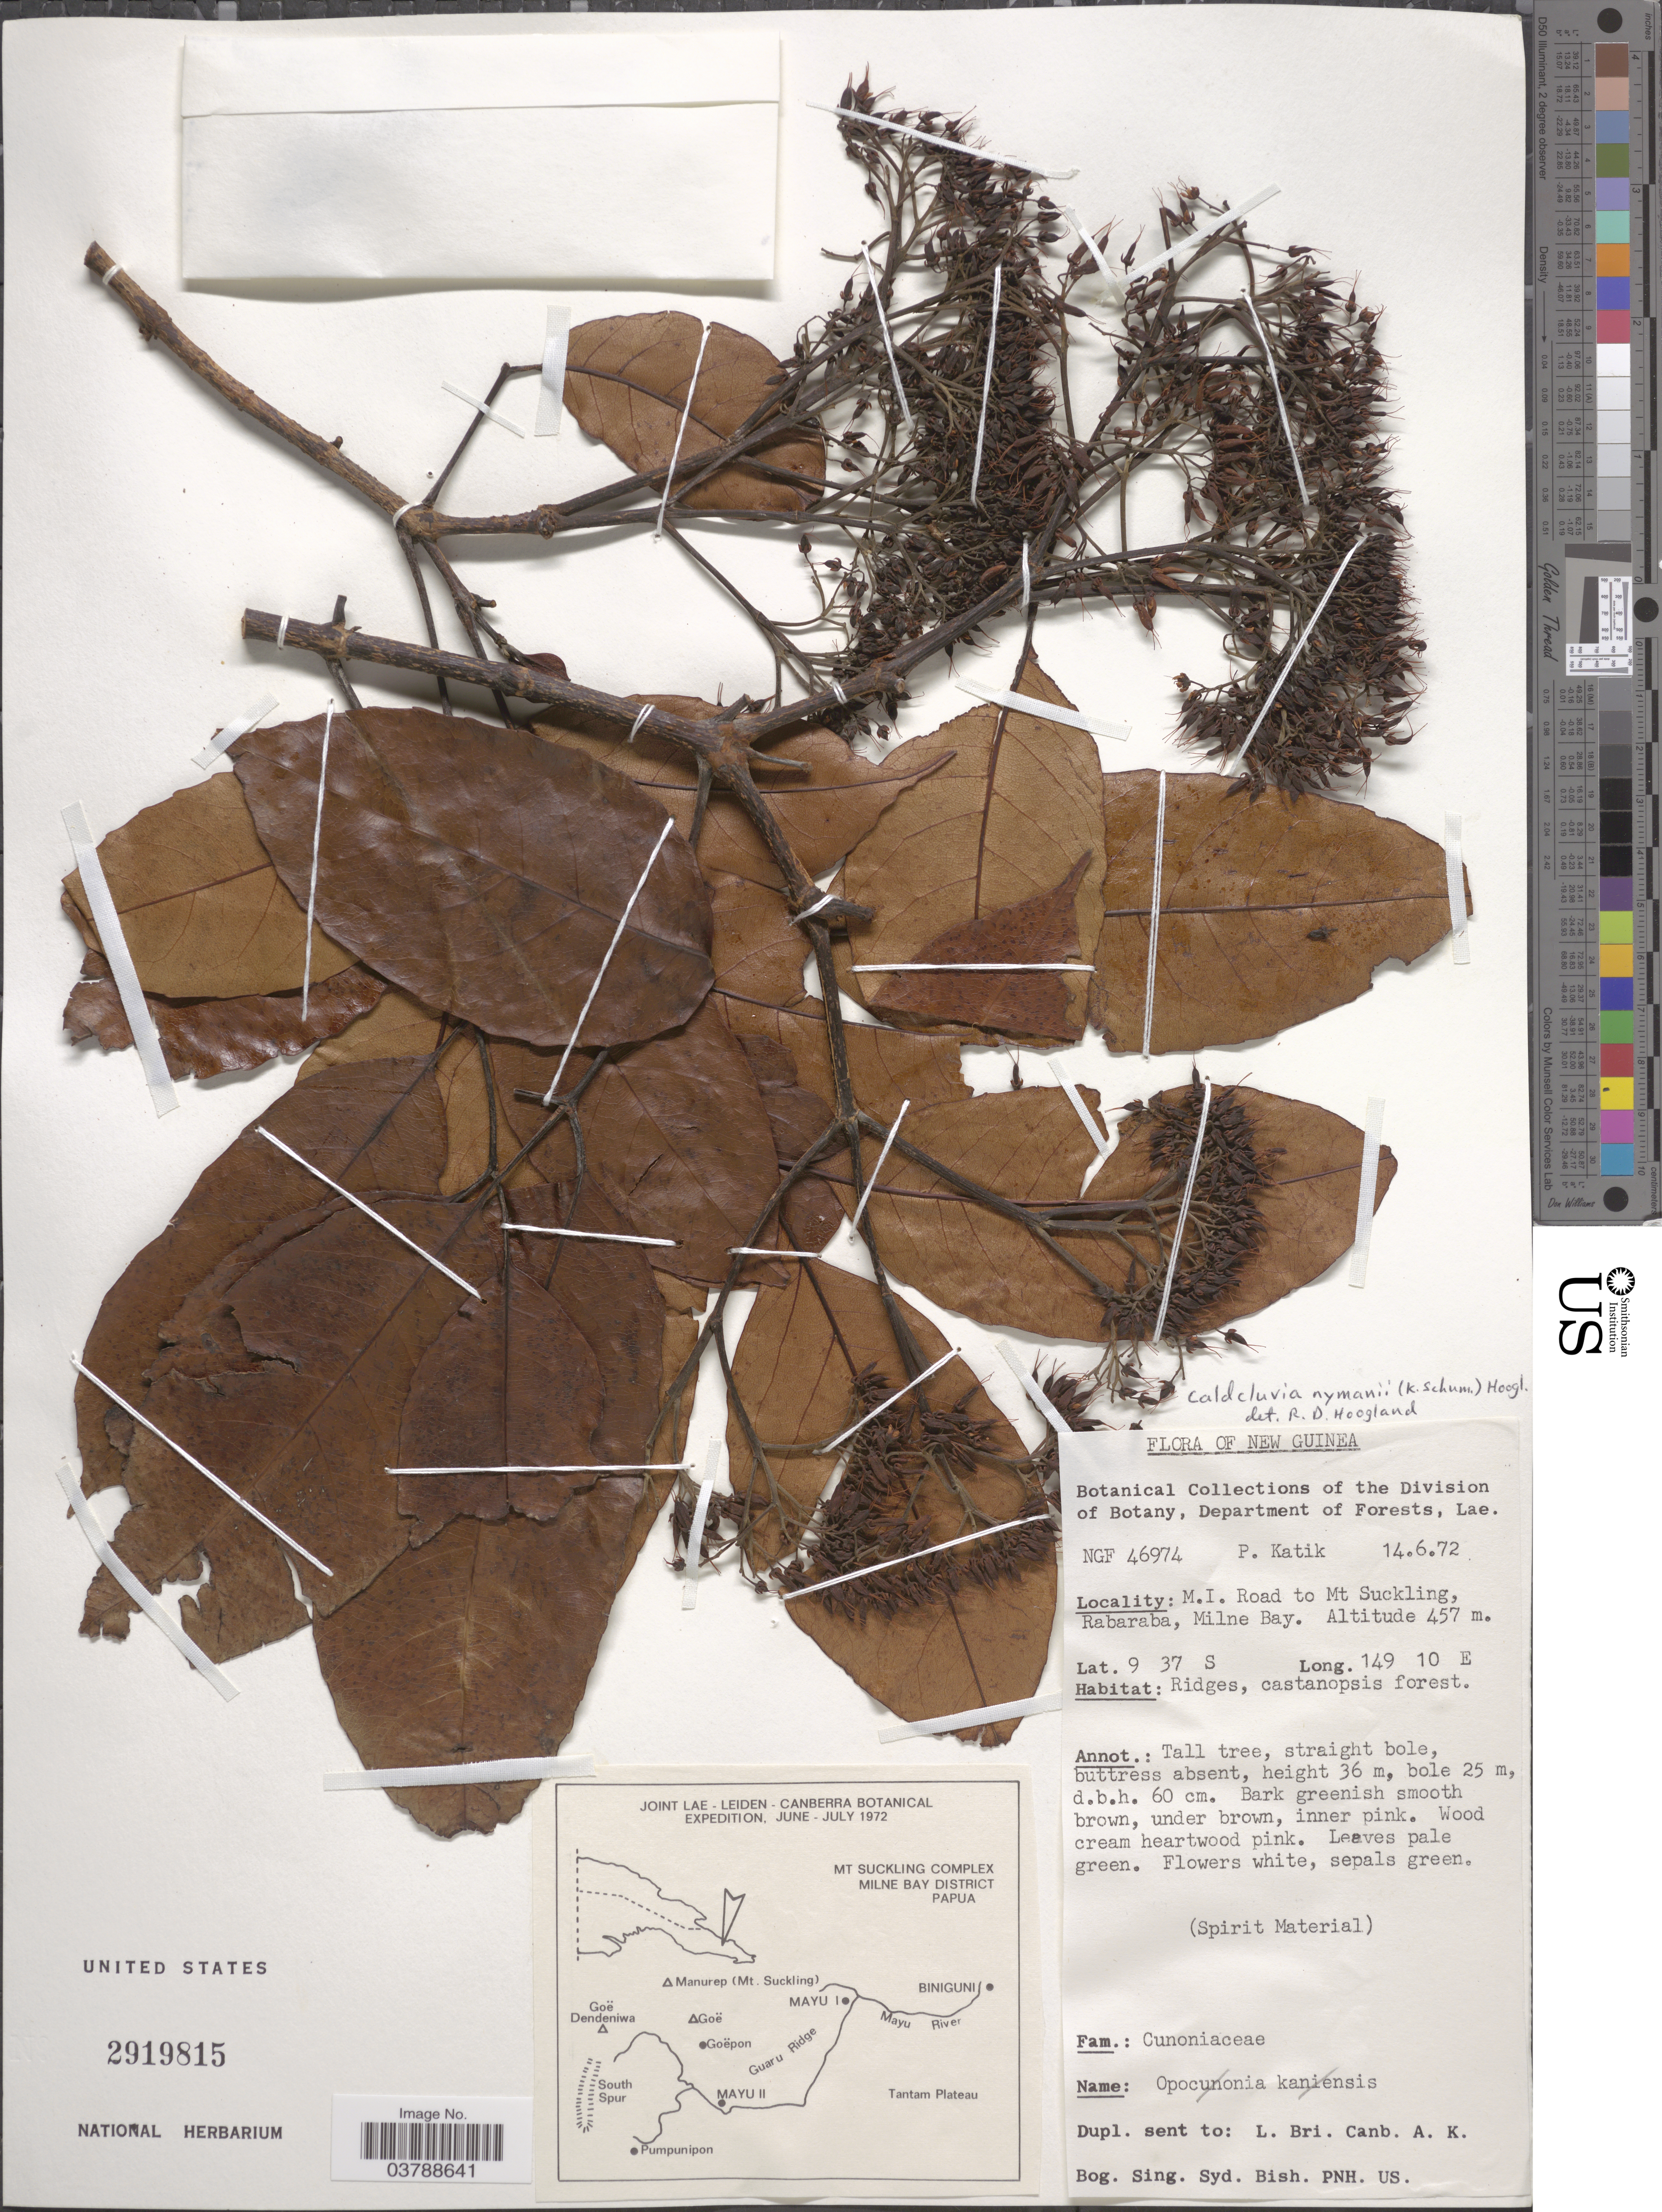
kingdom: Plantae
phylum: Tracheophyta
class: Magnoliopsida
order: Oxalidales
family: Cunoniaceae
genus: Opocunonia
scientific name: Opocunonia nymanii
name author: (K. Schum.) Schltr.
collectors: P. Katik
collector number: NGF46974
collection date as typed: Transcribed d/m/y: 14/6/72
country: Papua New Guinea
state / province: Milne Bay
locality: New Guinea. M.I. Road to Mt Suckling, Rabaraba.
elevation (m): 457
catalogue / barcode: US 2919815